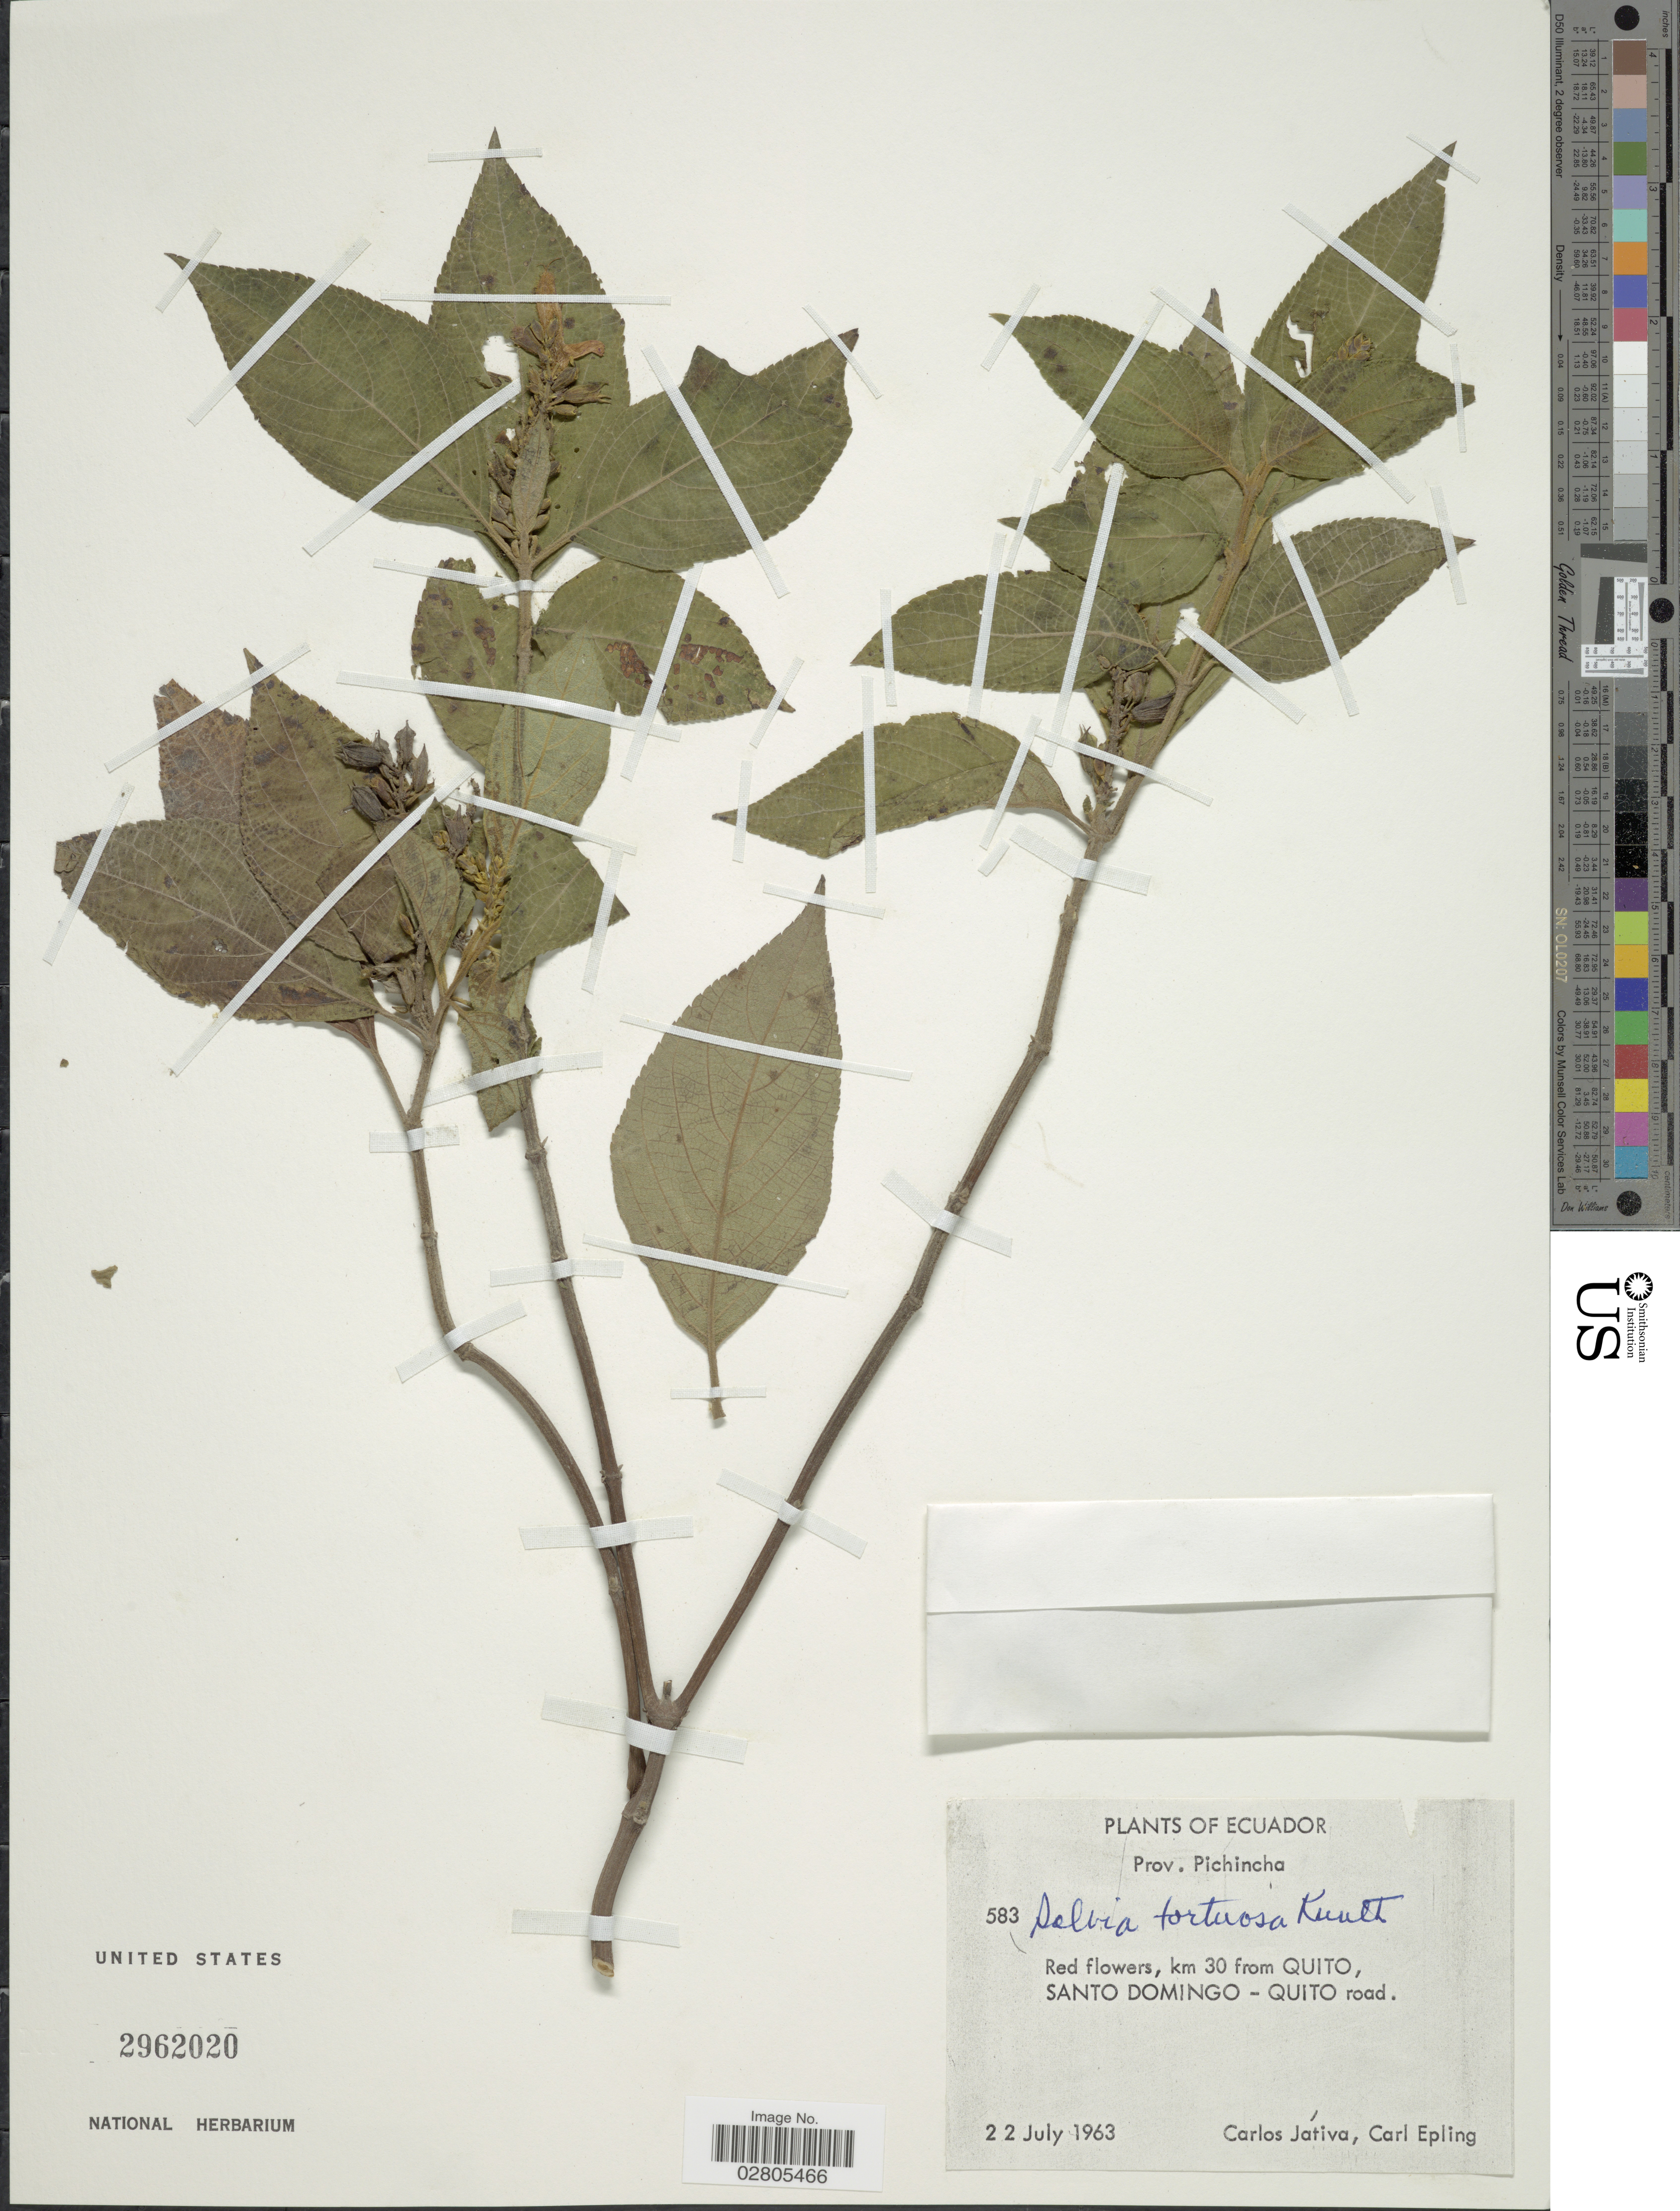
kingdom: Plantae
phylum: Tracheophyta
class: Magnoliopsida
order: Lamiales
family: Lamiaceae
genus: Salvia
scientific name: Salvia tortuosa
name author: Kunth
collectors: C. D. Játiva & C. C. Epling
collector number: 583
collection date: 1963-07-22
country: Ecuador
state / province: Pichincha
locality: Prov. Pichincha, km 30 from Quito, Santo Domingo - Quito road.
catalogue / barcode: US 2962020